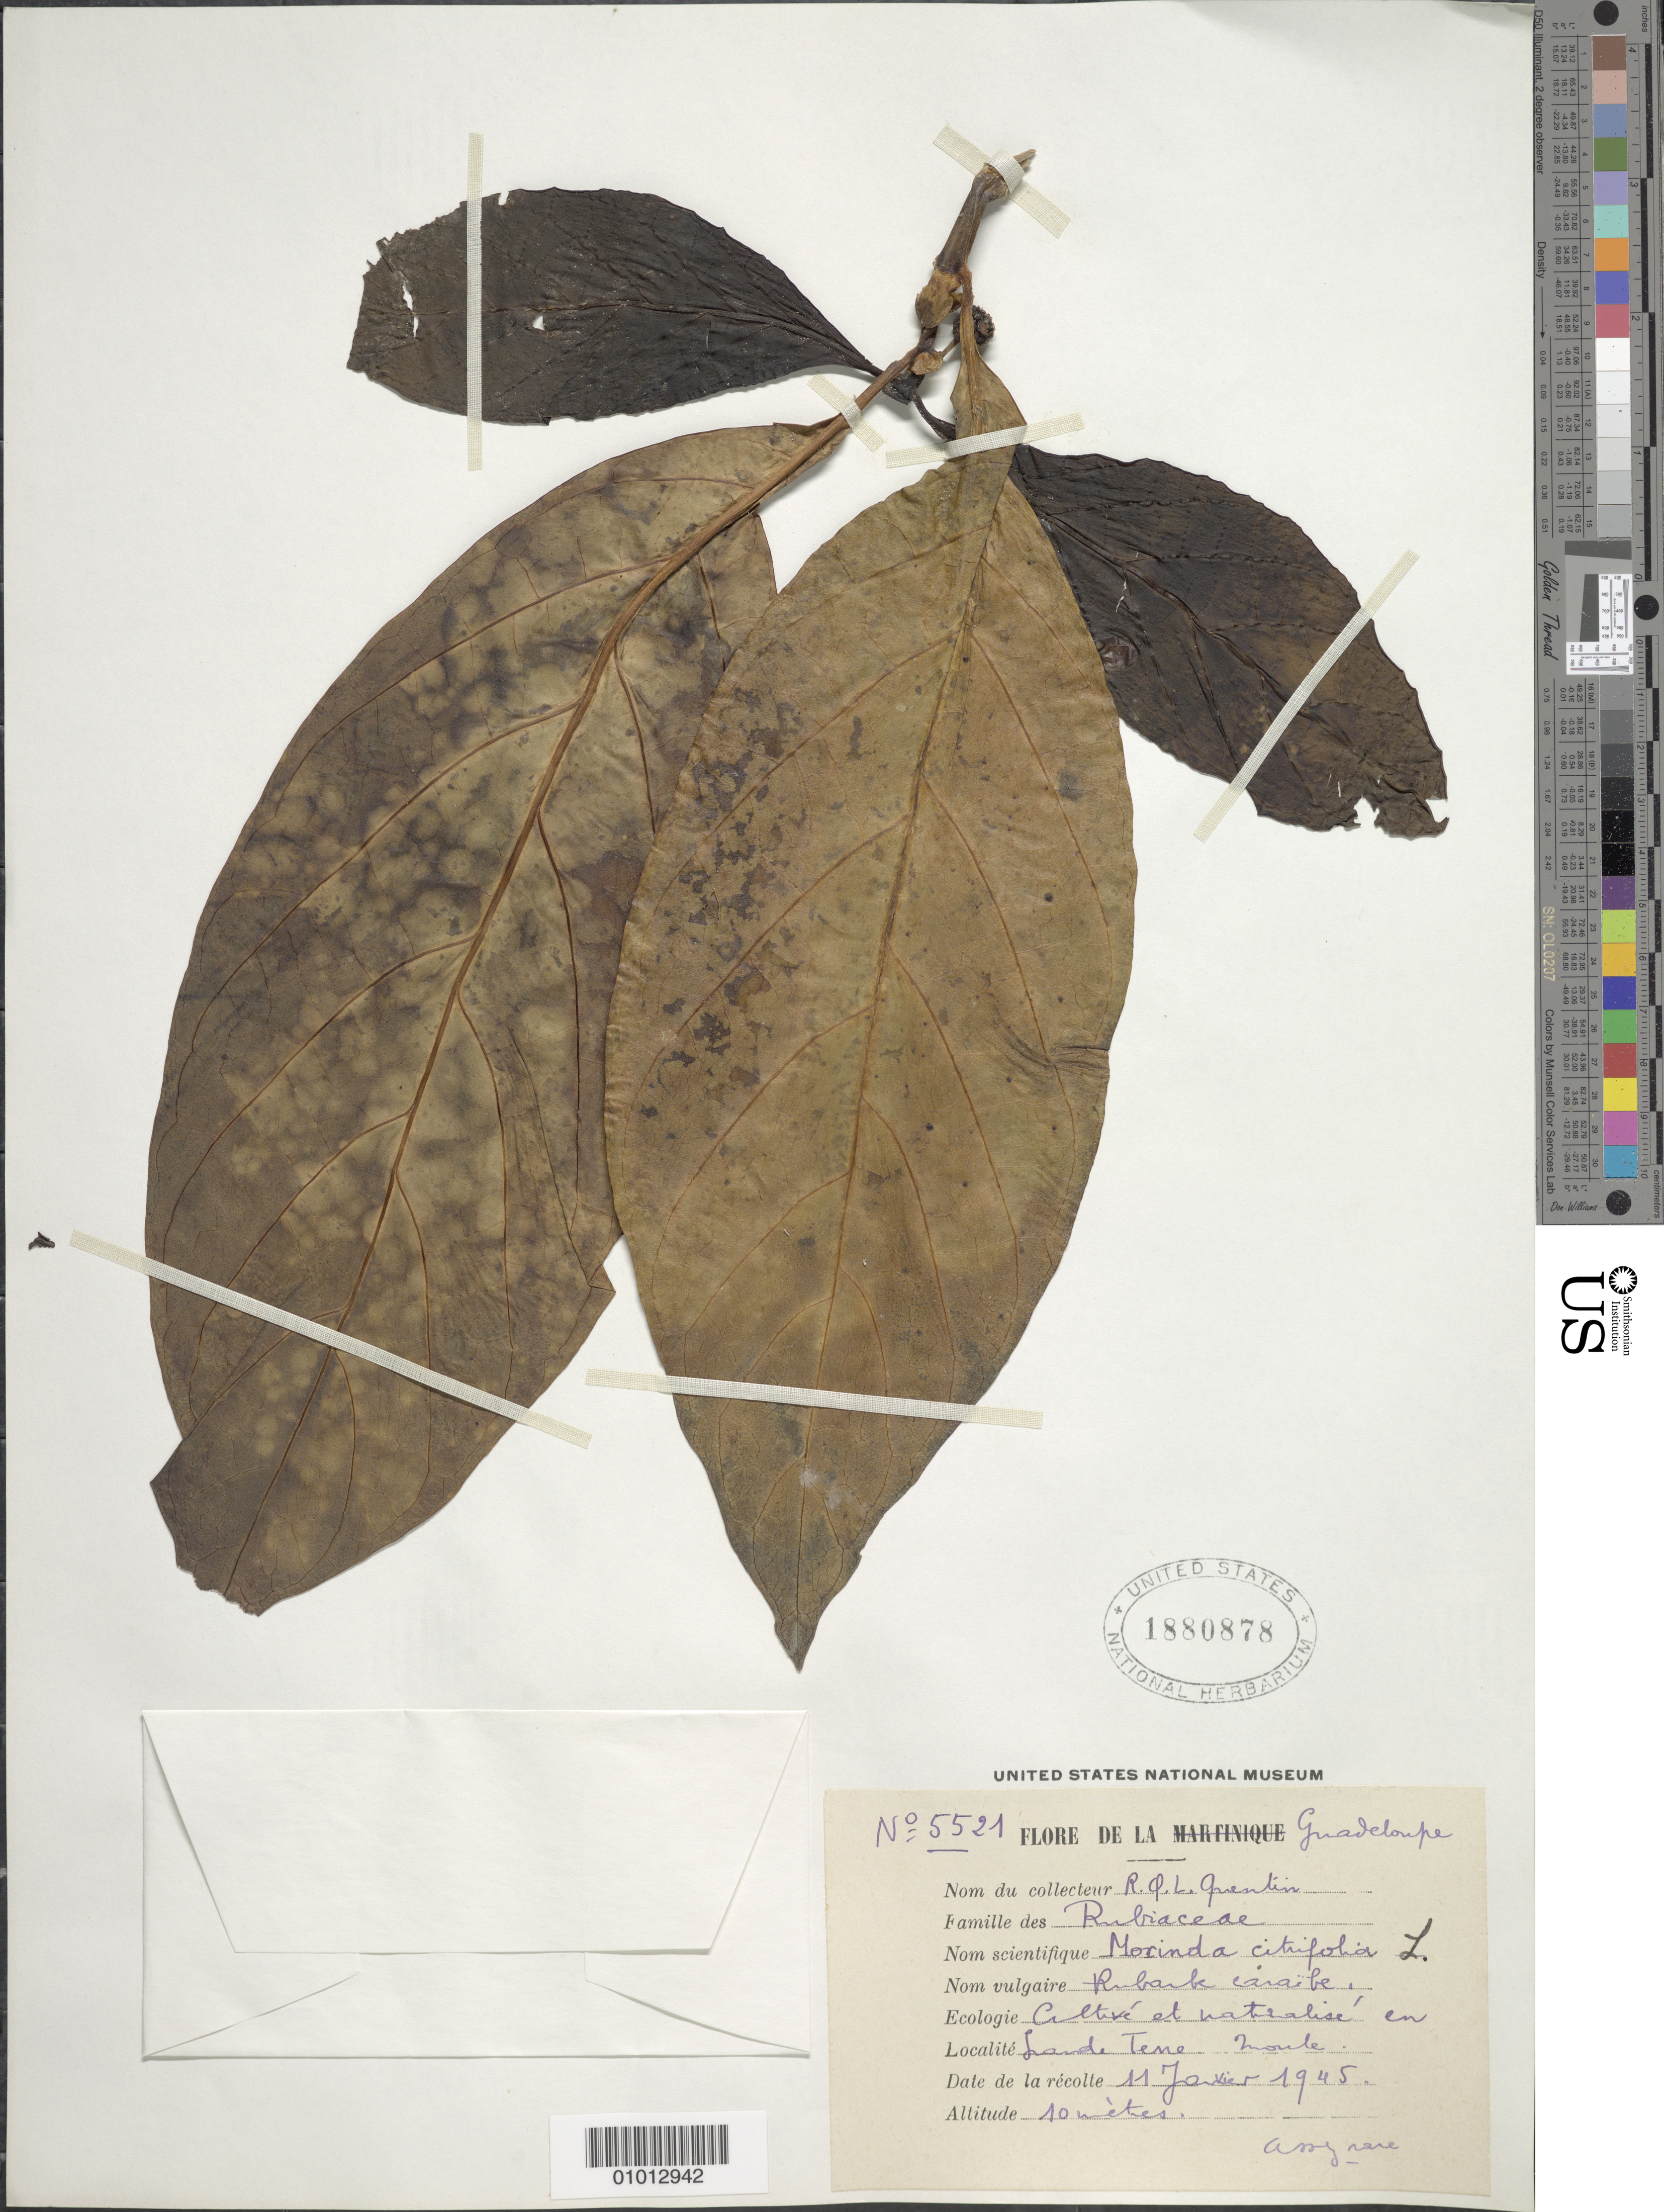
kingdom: Plantae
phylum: Tracheophyta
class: Magnoliopsida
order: Gentianales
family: Rubiaceae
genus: Morinda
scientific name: Morinda citrifolia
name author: L.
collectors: R. Quentin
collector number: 5521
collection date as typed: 11 Jan 1945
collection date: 1945-01-11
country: Guadeloupe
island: Grande Terre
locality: Moule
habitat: Cultivé et naturalisé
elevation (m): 10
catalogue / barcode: US 1880878